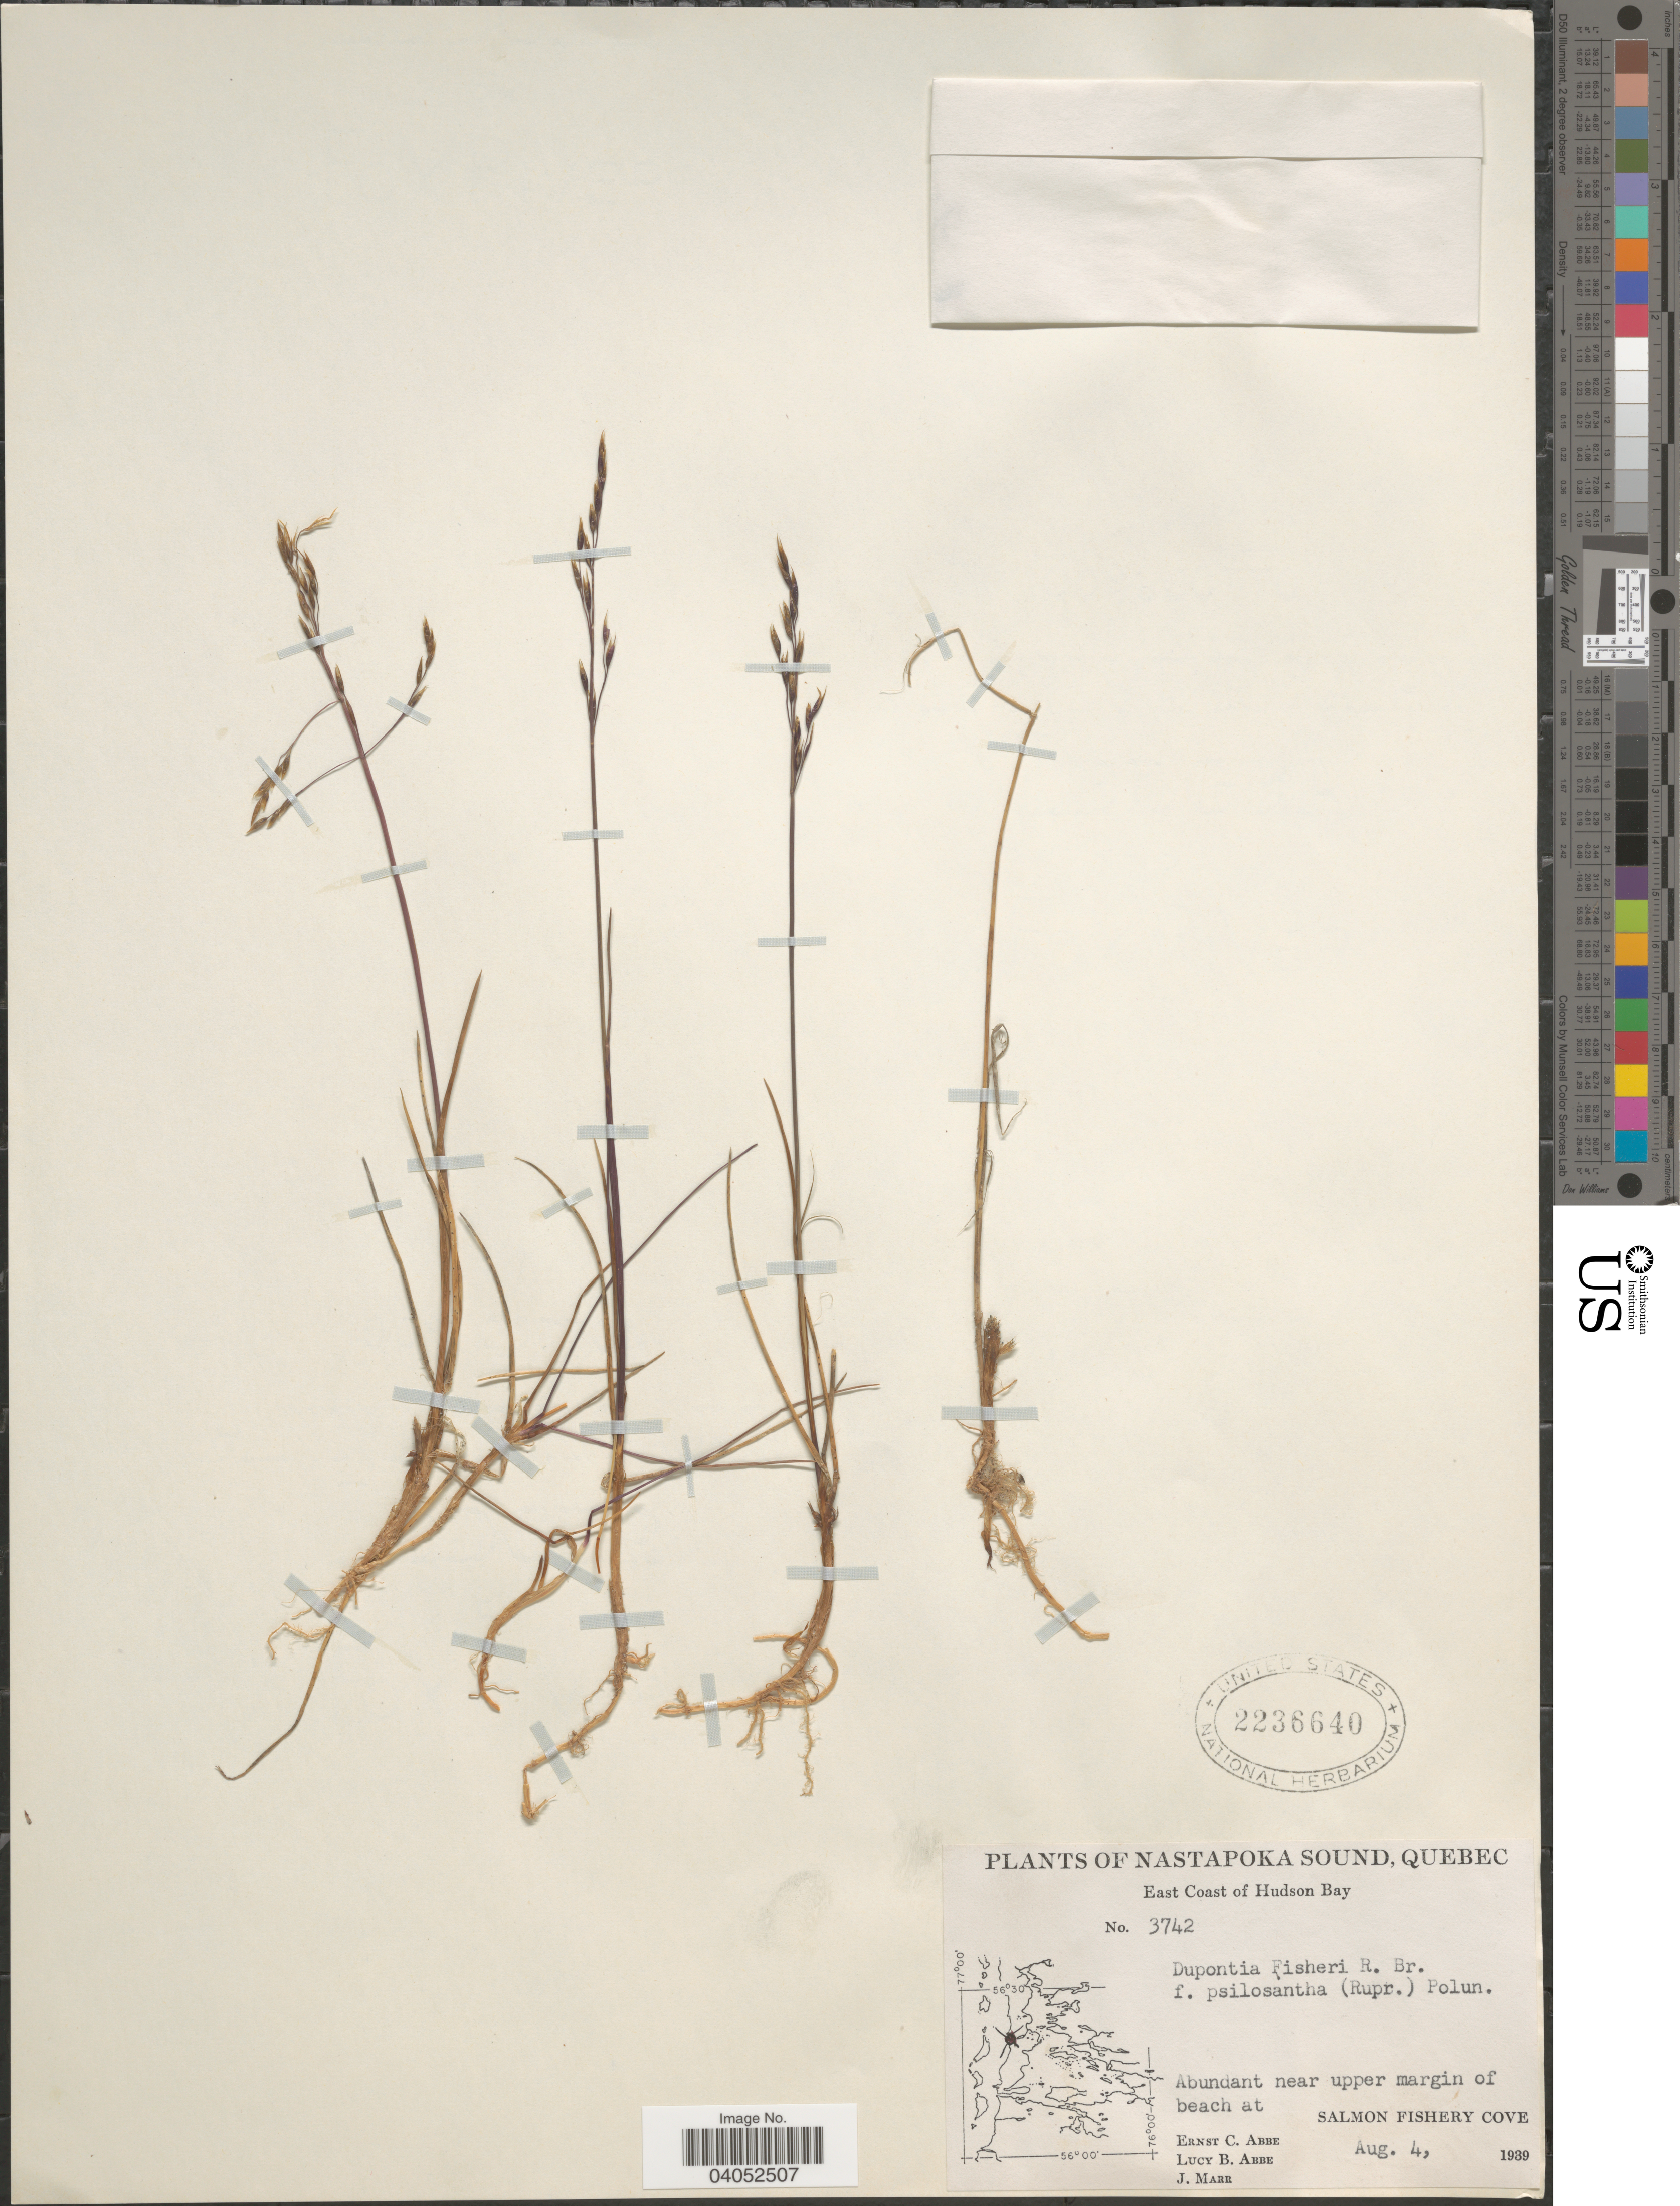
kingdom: Plantae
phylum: Tracheophyta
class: Liliopsida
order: Poales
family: Poaceae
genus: Dupontia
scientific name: Dupontia micrantha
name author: Holm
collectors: E. C. Abbe, L. B. Abbe & J. Marr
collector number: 3742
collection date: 1939-08-04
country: Canada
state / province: Quebec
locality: Nastapoka Sound. East Coast of Hudson Bay. Near upper margin of beach at Salmon Fishery Cove.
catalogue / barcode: US 2236640